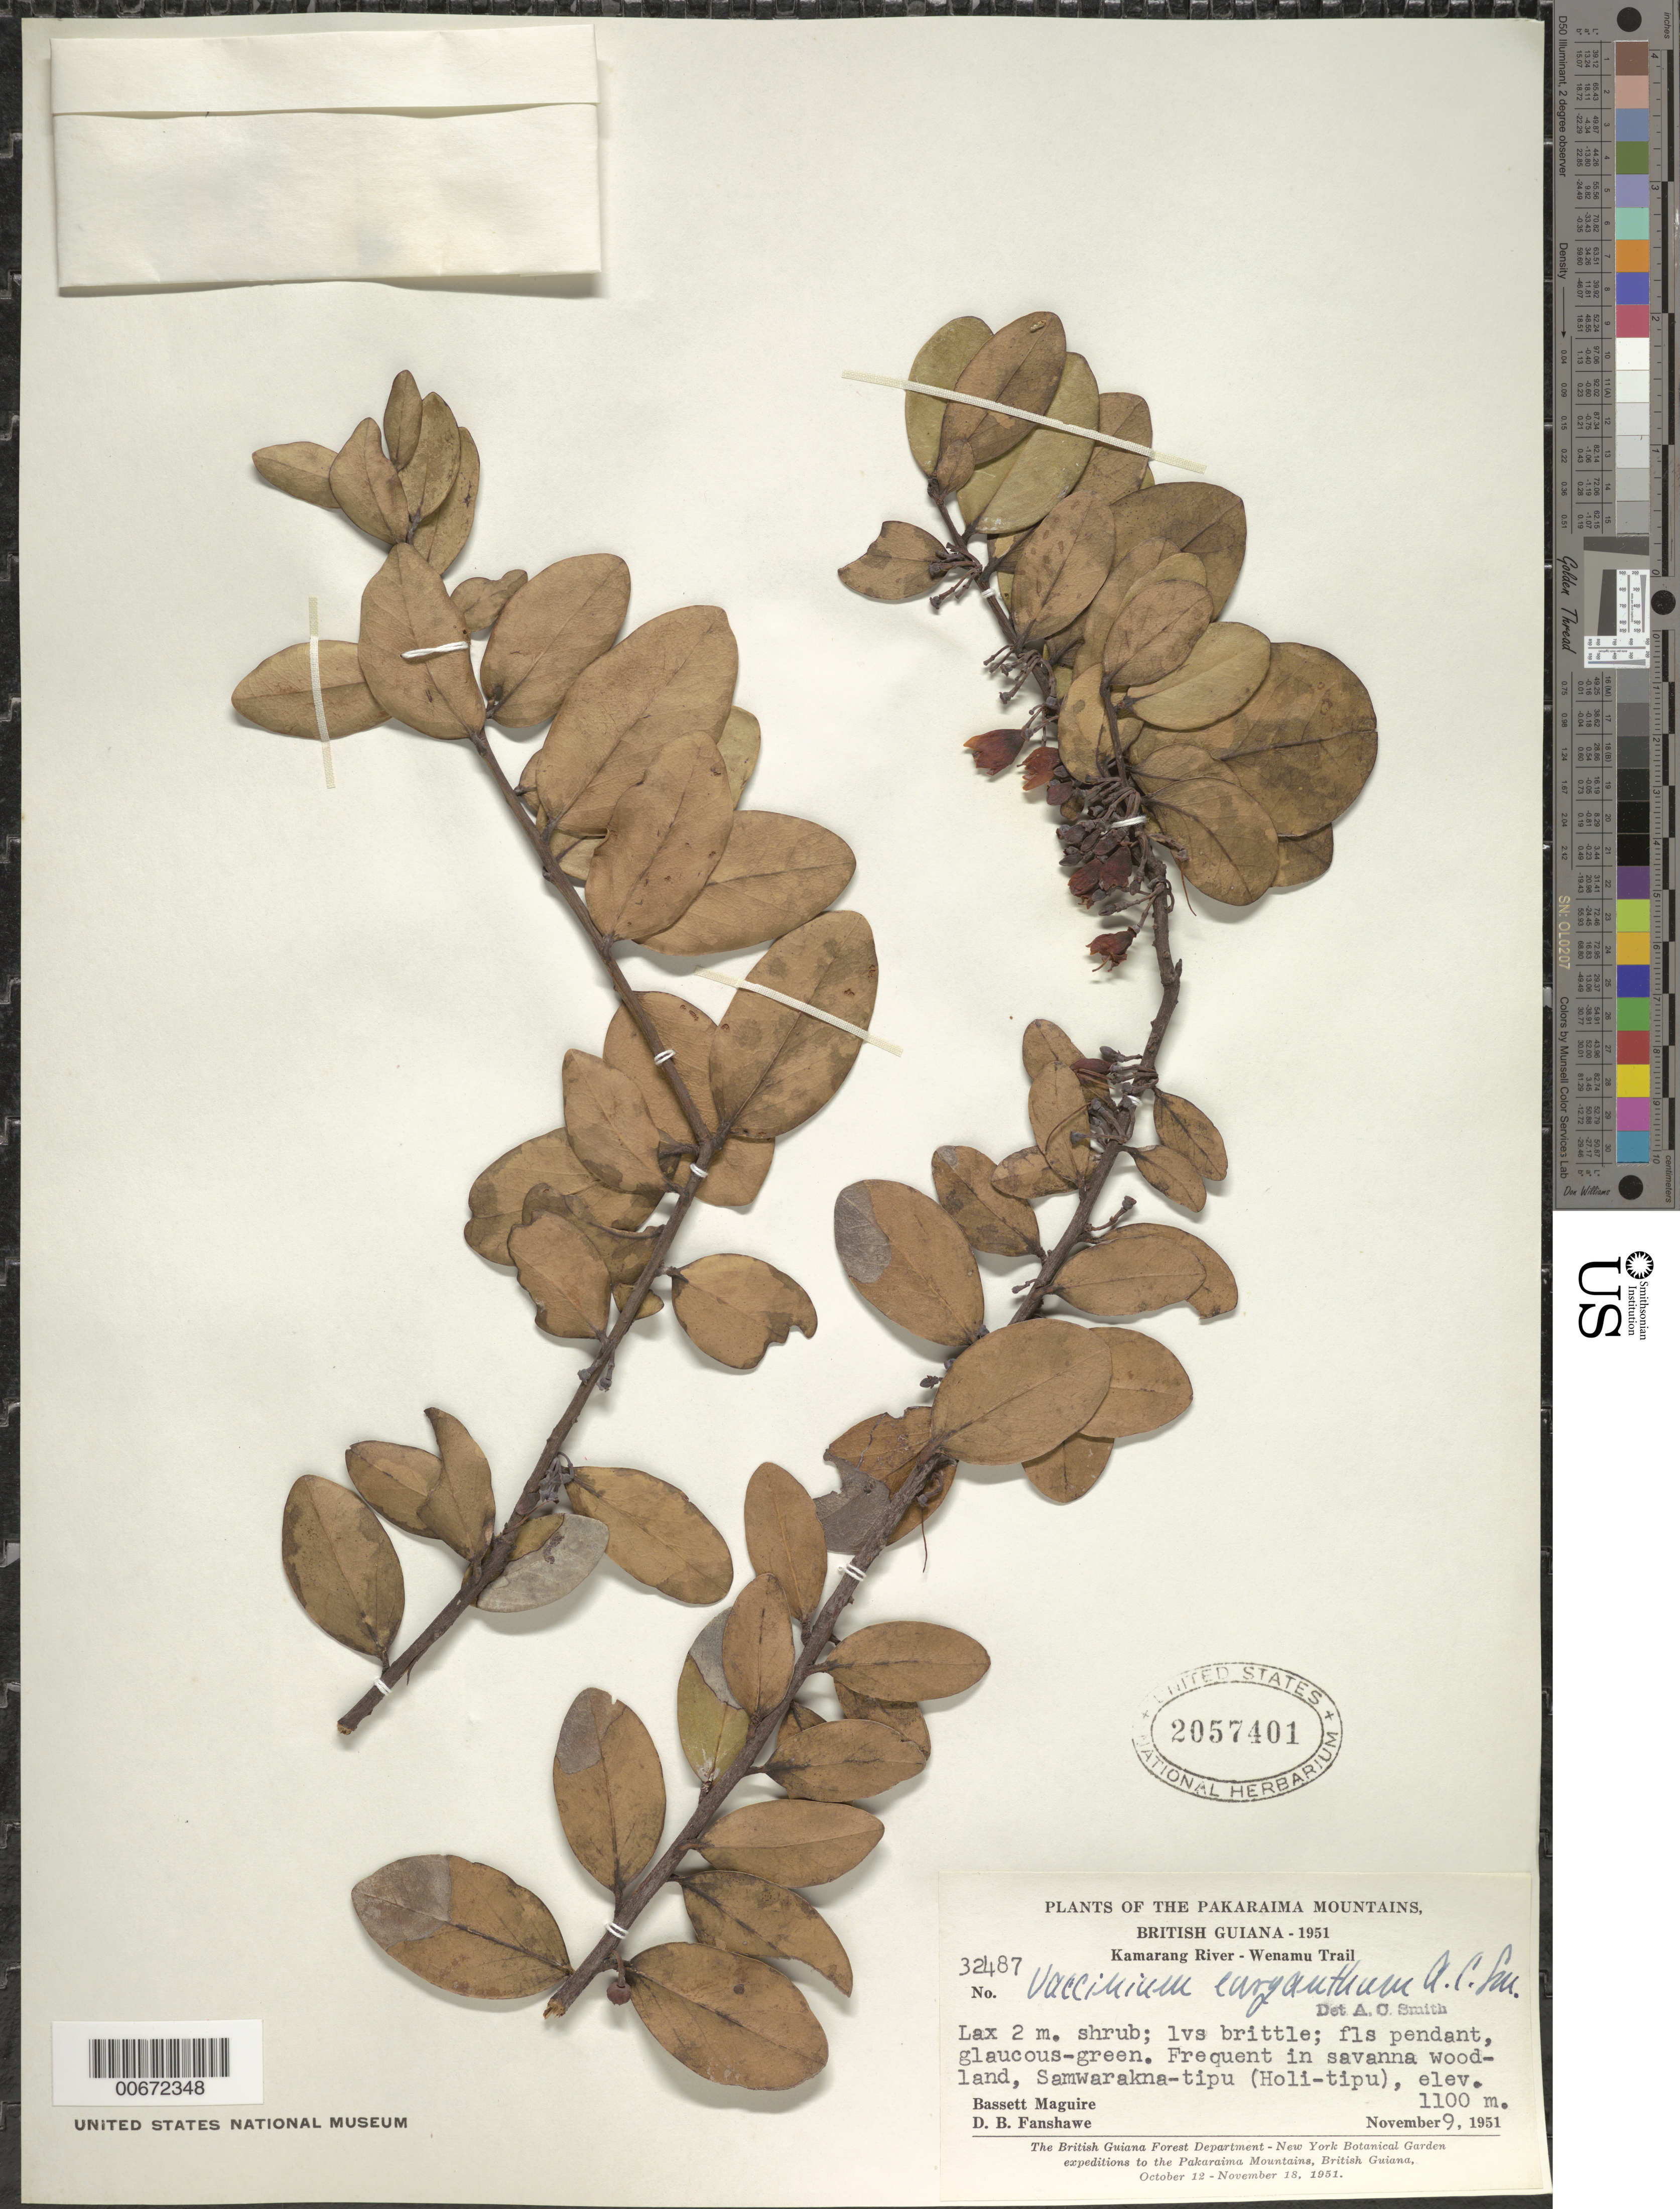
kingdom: Plantae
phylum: Tracheophyta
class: Magnoliopsida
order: Ericales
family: Ericaceae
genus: Vaccinium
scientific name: Vaccinium euryanthum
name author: A.C. Sm.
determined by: Smith, A. C.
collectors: B. Maguire & D. B. Fanshawe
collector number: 32487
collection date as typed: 9-Nov-51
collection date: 1951-11-09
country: Guyana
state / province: Cuyuni-Mazaruni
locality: Samwarakna-tipu (Holi-tipu), Kamarang River - Wenamu Trail, Pakaraima Mts.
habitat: Savanna woodland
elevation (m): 1100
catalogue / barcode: US 2057401